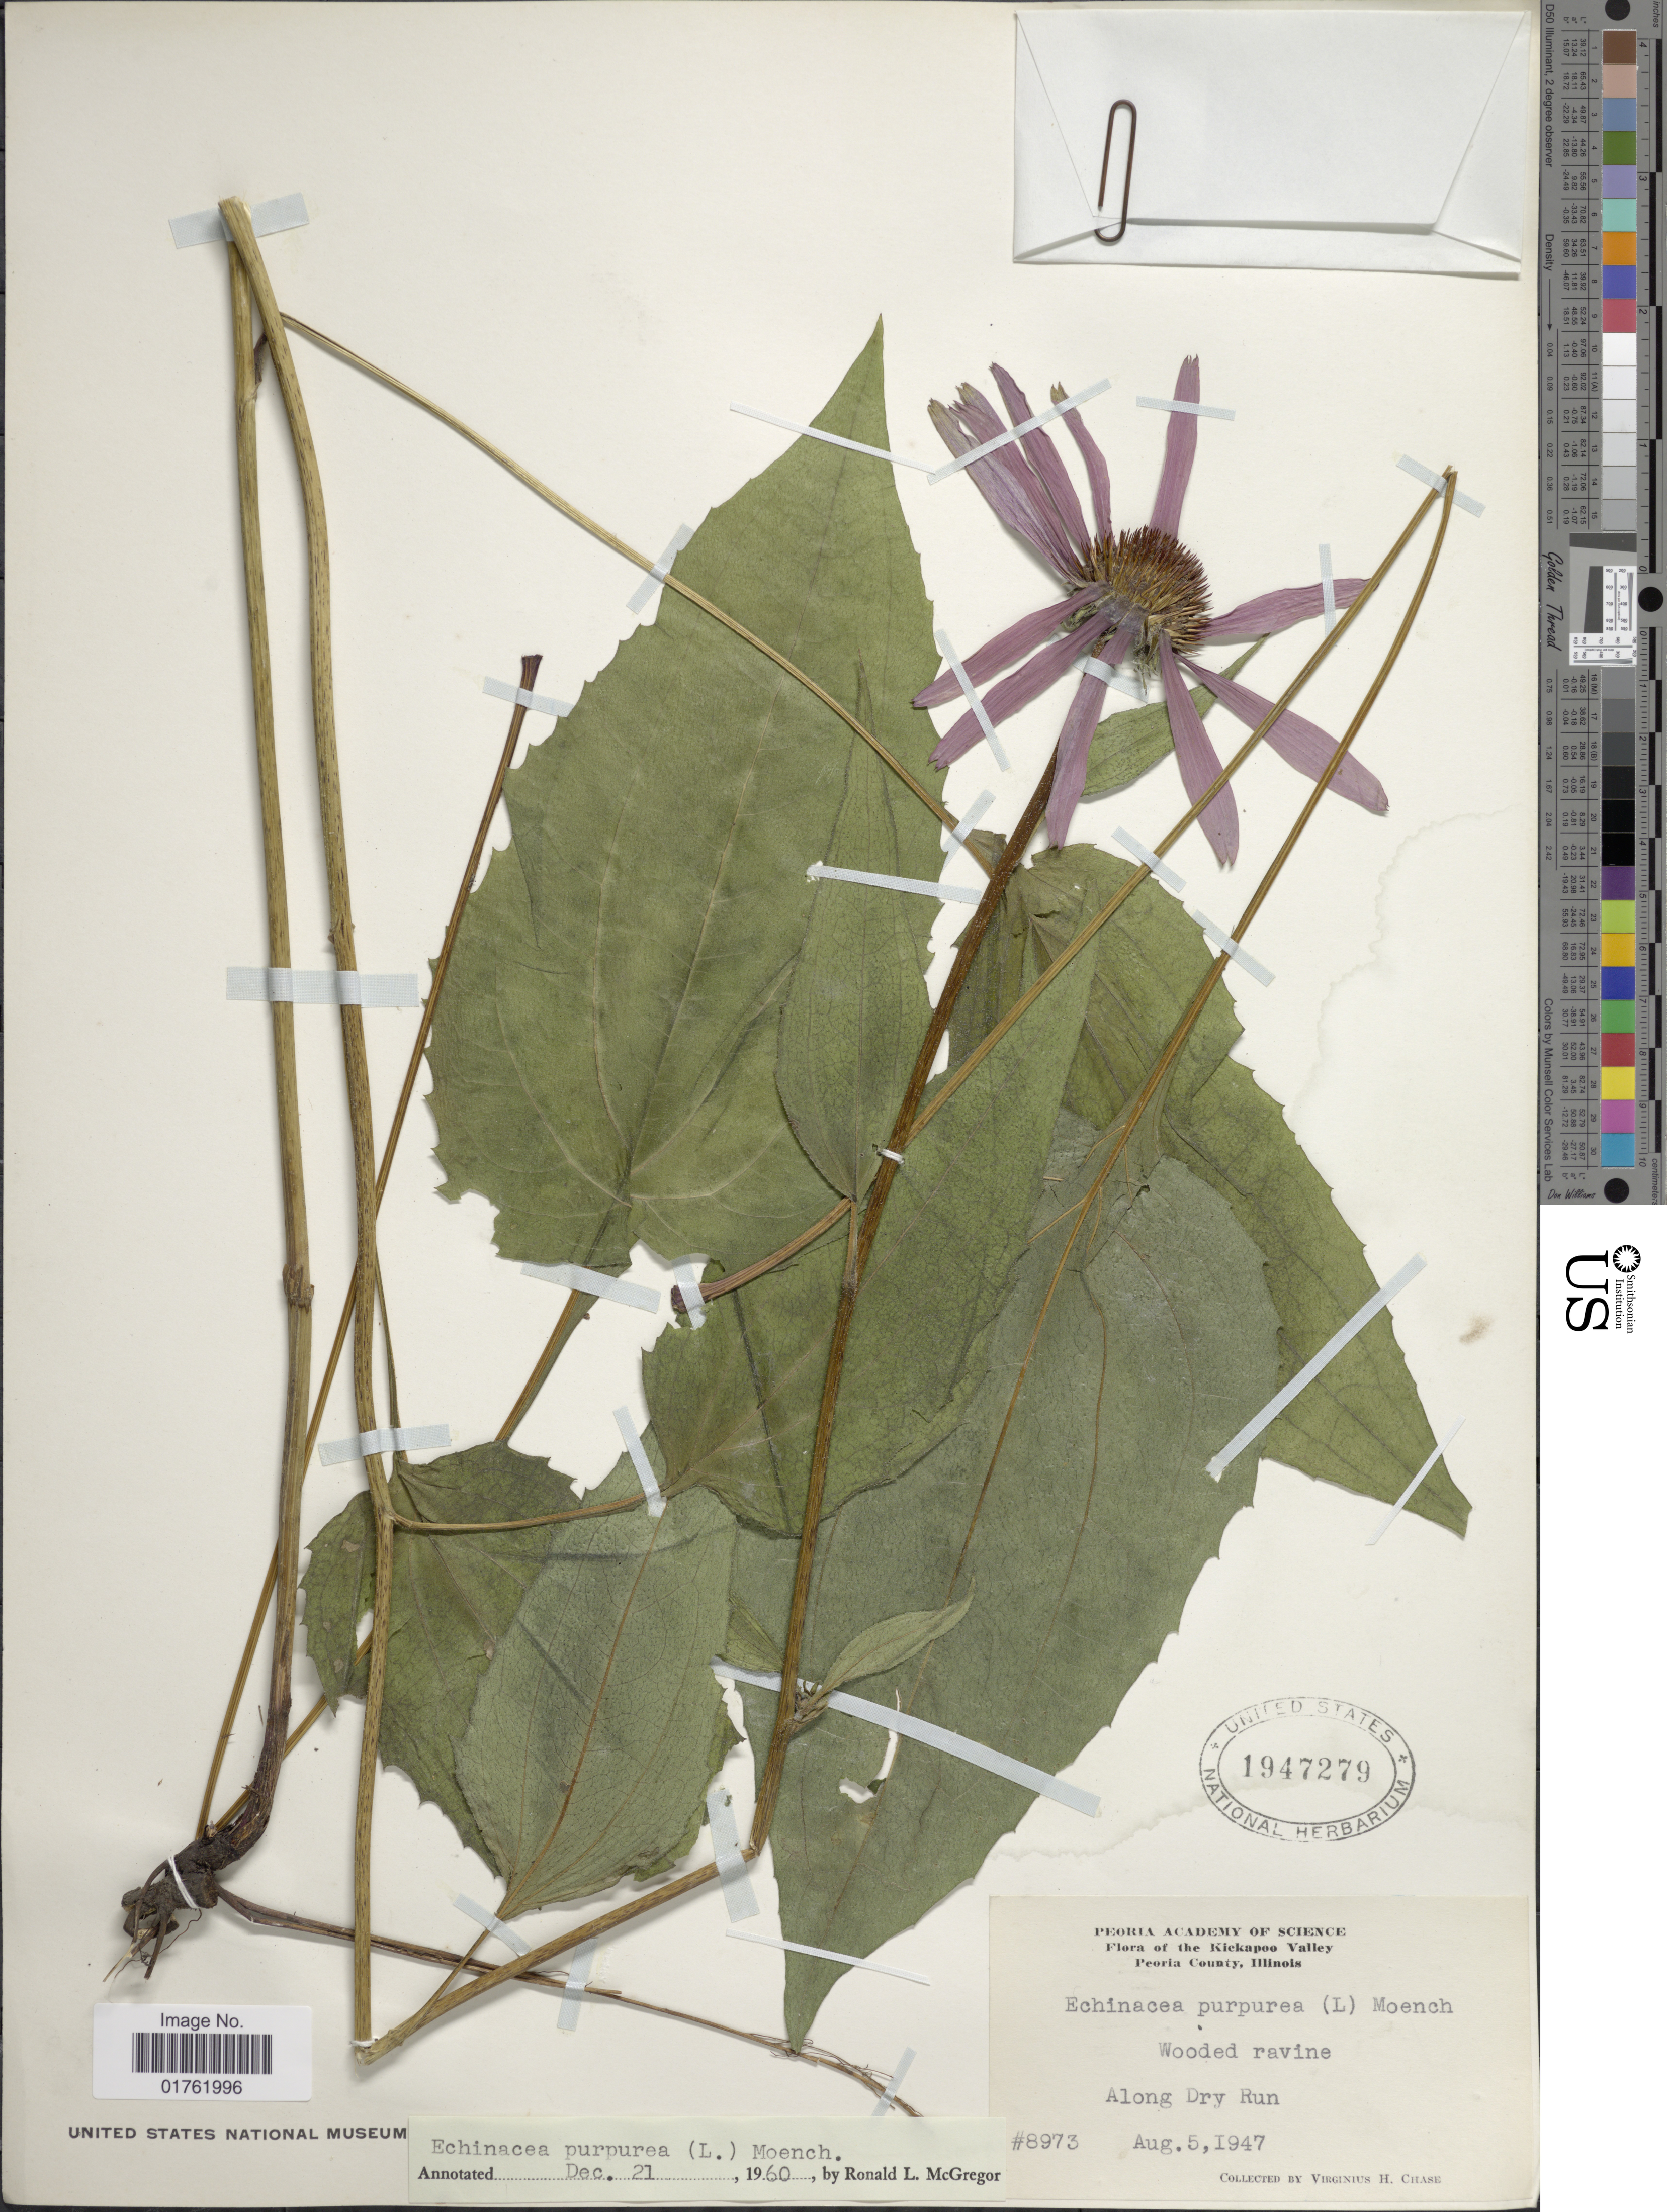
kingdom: Plantae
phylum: Tracheophyta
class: Magnoliopsida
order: Asterales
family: Asteraceae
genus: Echinacea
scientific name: Echinacea purpurea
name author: (L.) Moench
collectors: V. H. Chase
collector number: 8973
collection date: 1947-08-05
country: United States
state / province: Illinois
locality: The Kickapoo Valley Peoria County, Wooded ravine, Along Dry Run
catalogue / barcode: US 1947279